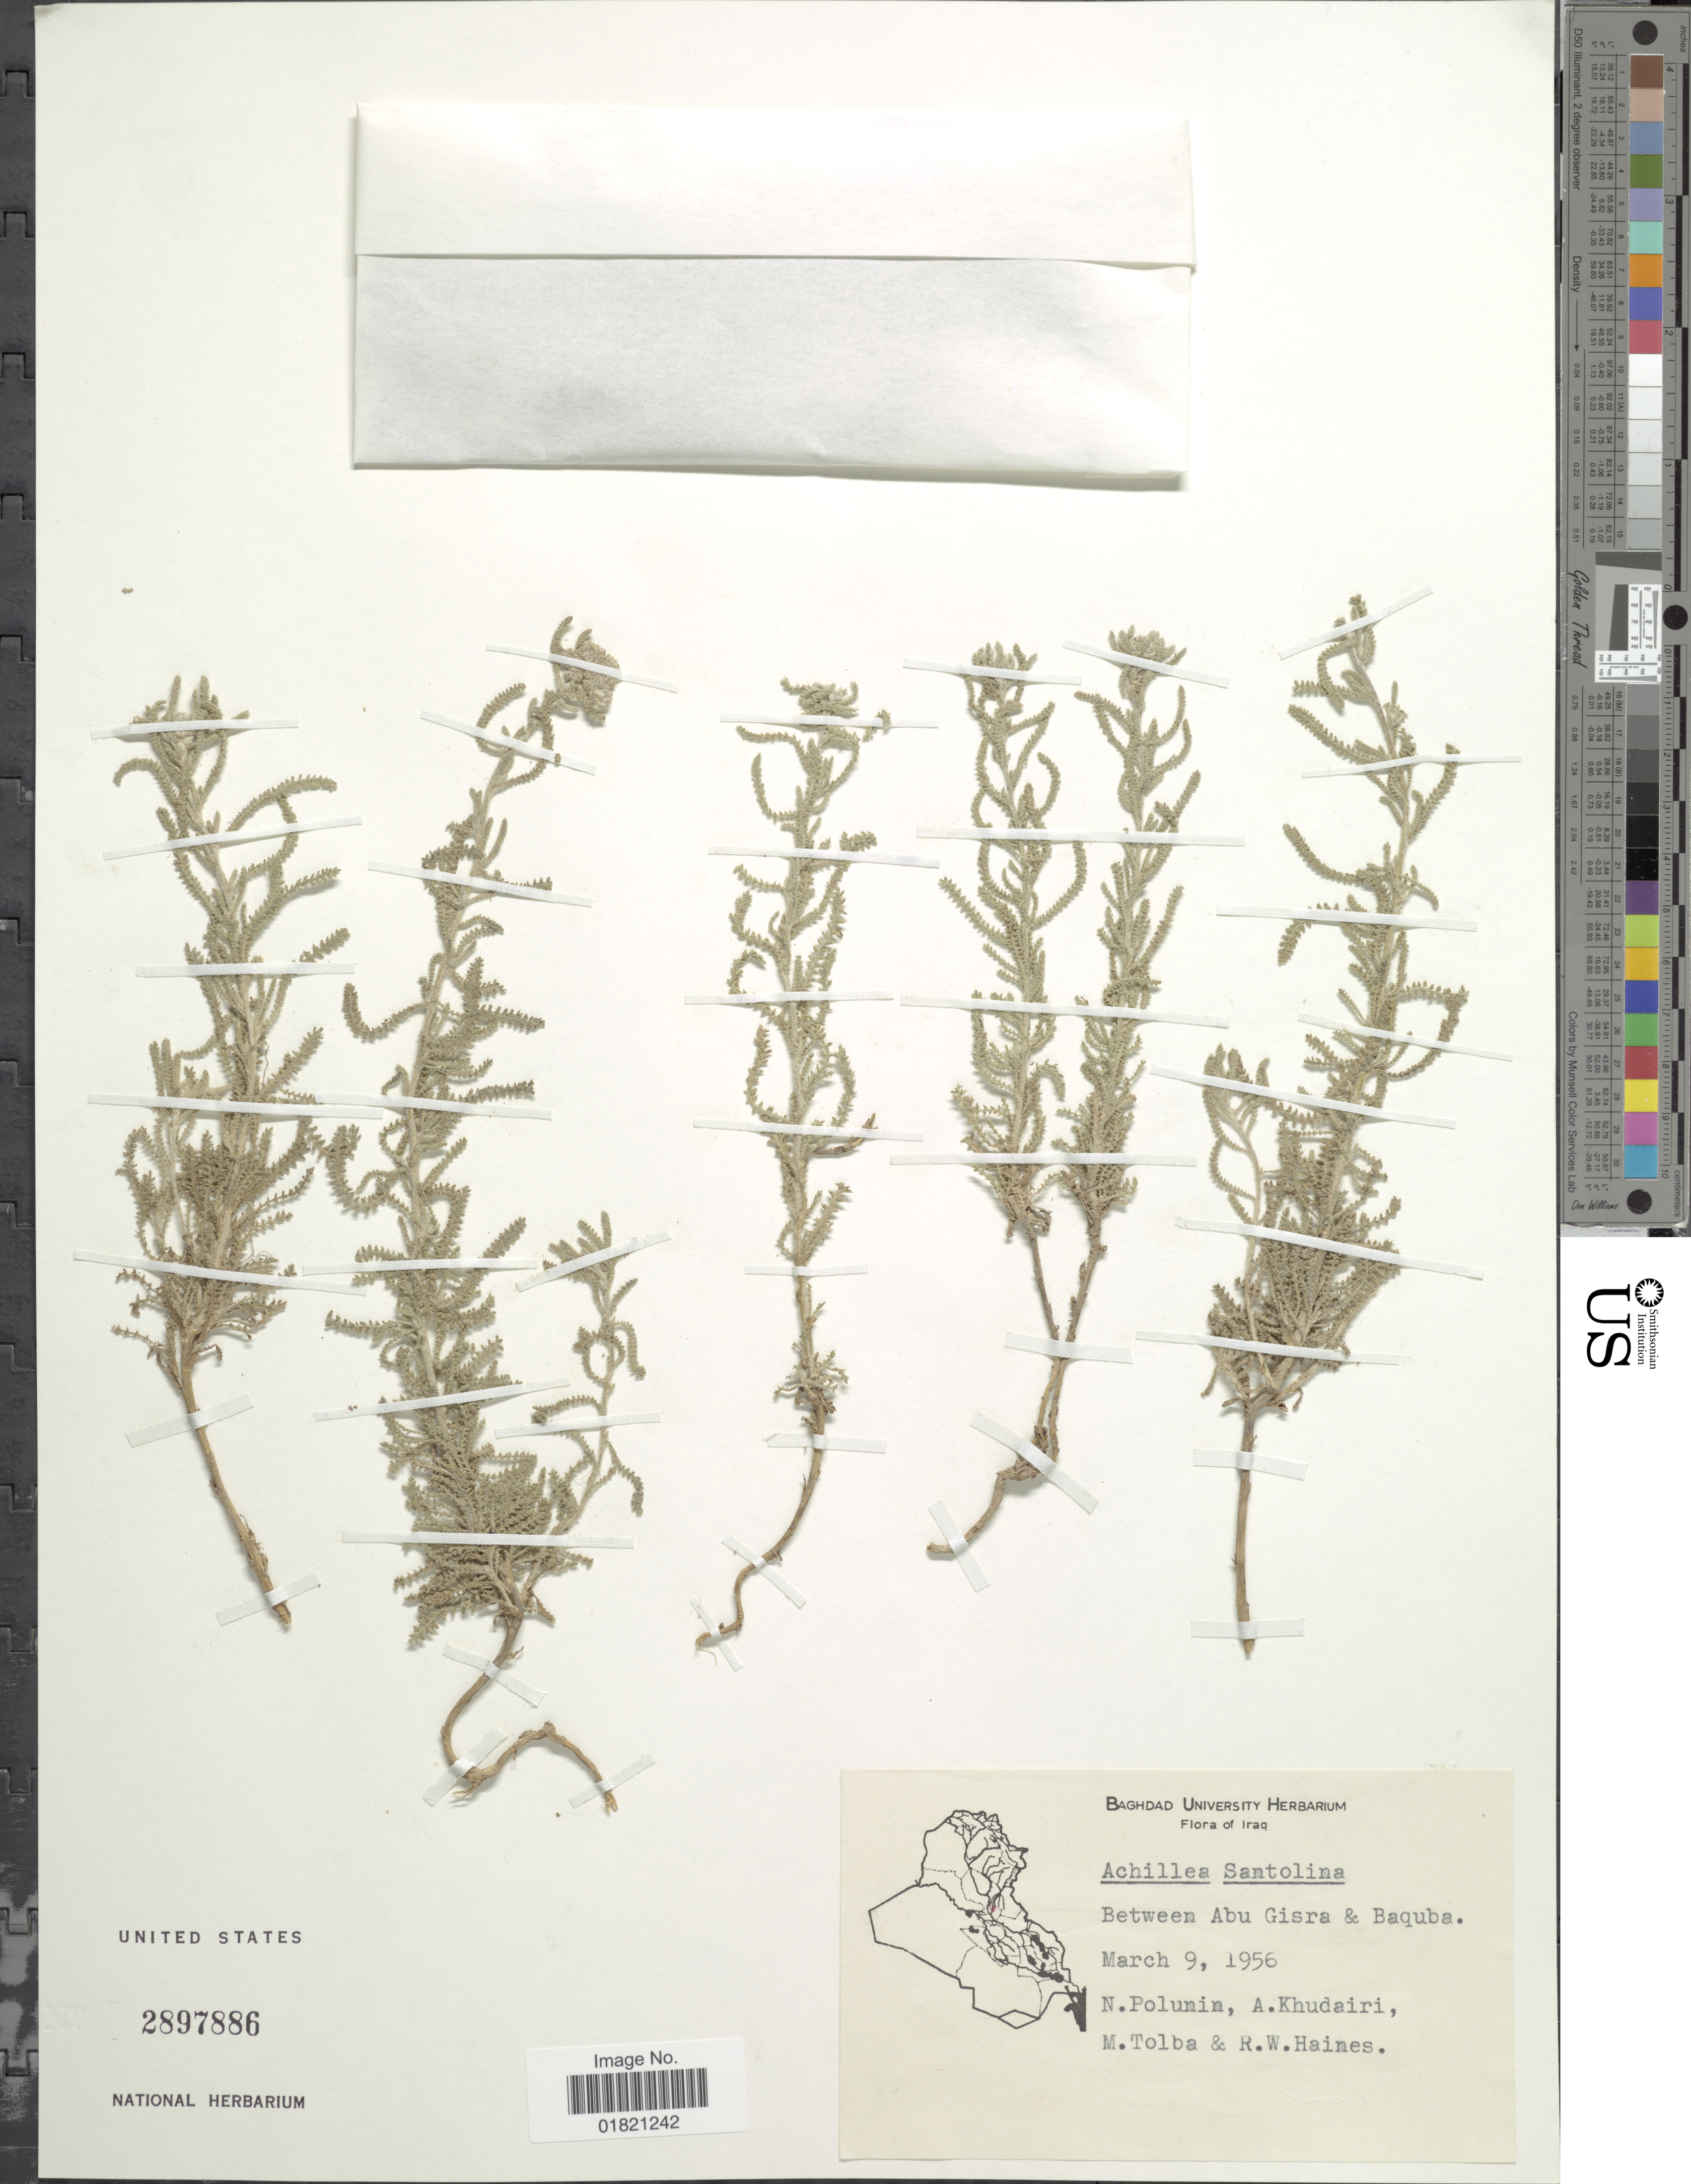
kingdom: Plantae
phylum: Tracheophyta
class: Magnoliopsida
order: Asterales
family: Asteraceae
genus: Achillea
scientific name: Achillea santolina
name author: L.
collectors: N. V. Polunin, A. Khudairi, M. Tolba & R. W. Haines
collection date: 1956-03-09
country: Iraq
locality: Between Abu Gisra & Baquba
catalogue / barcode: US 2897886